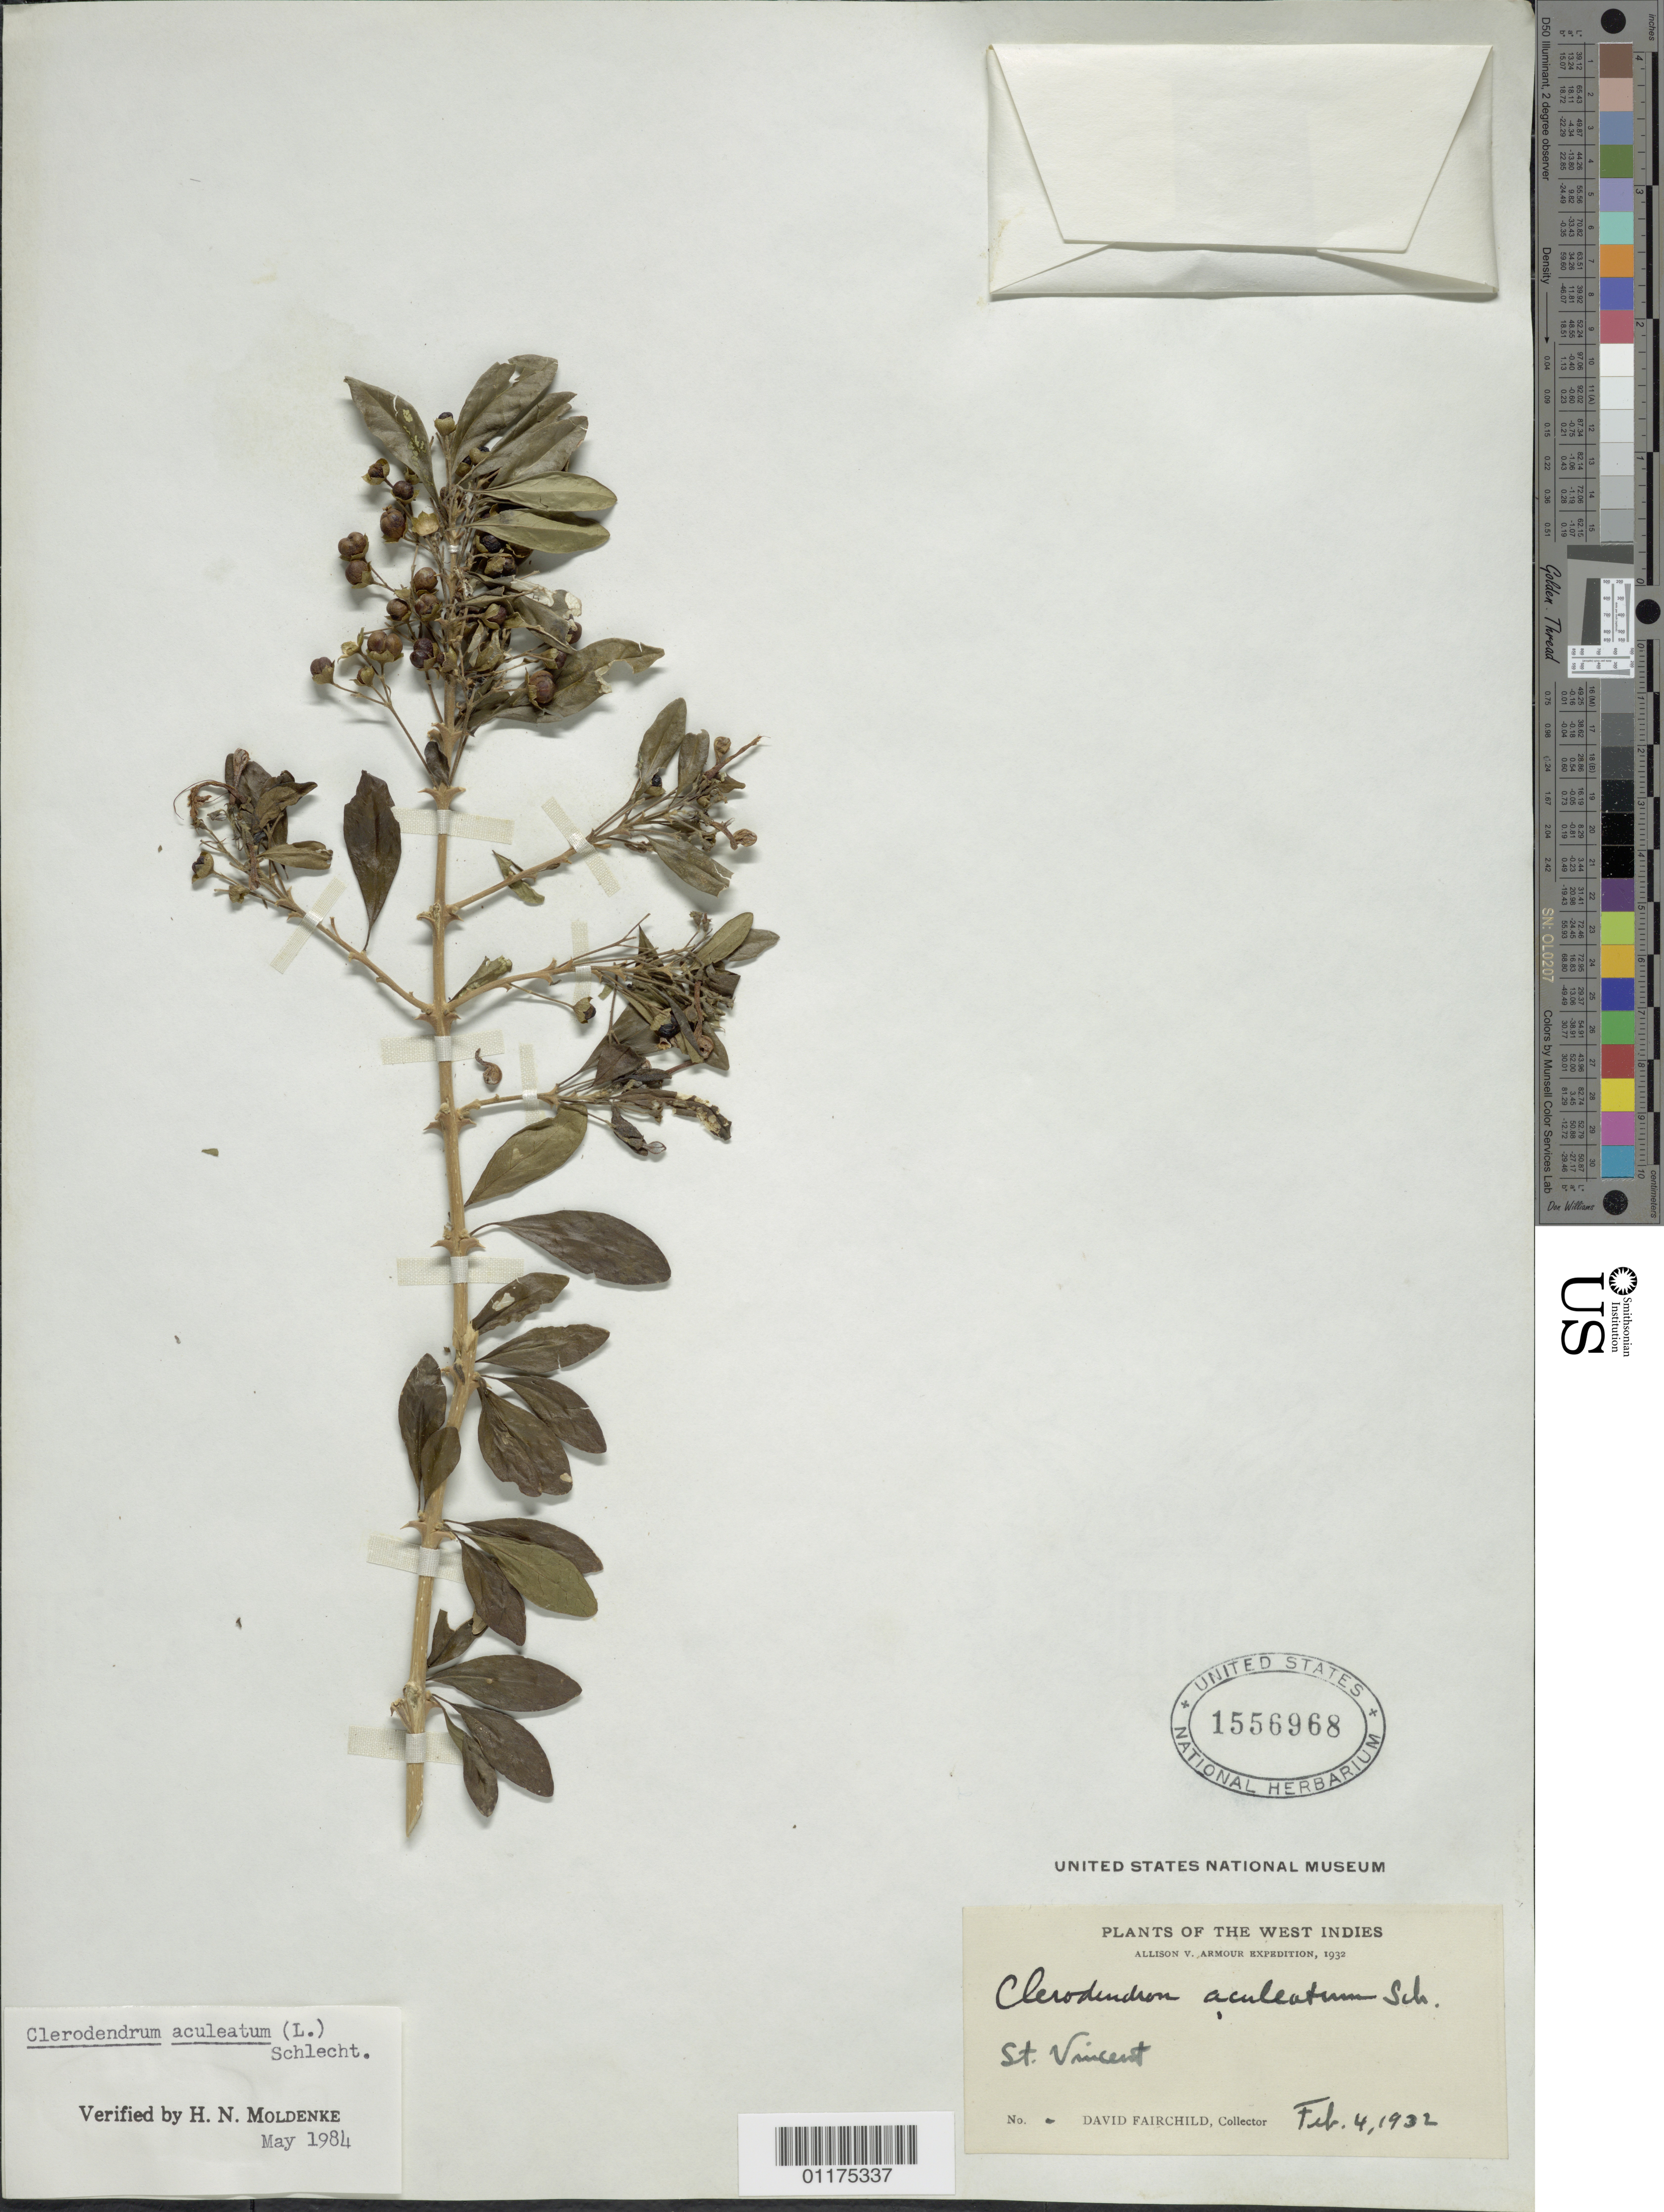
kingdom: Plantae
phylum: Tracheophyta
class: Magnoliopsida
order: Lamiales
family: Lamiaceae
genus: Clerodendrum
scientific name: Clerodendrum aculeatum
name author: (L.) Schltdl.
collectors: D. G. Fairchild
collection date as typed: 04 Feb 1932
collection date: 1932-02-04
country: St. Vincent - Grenadines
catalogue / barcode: US 1556968